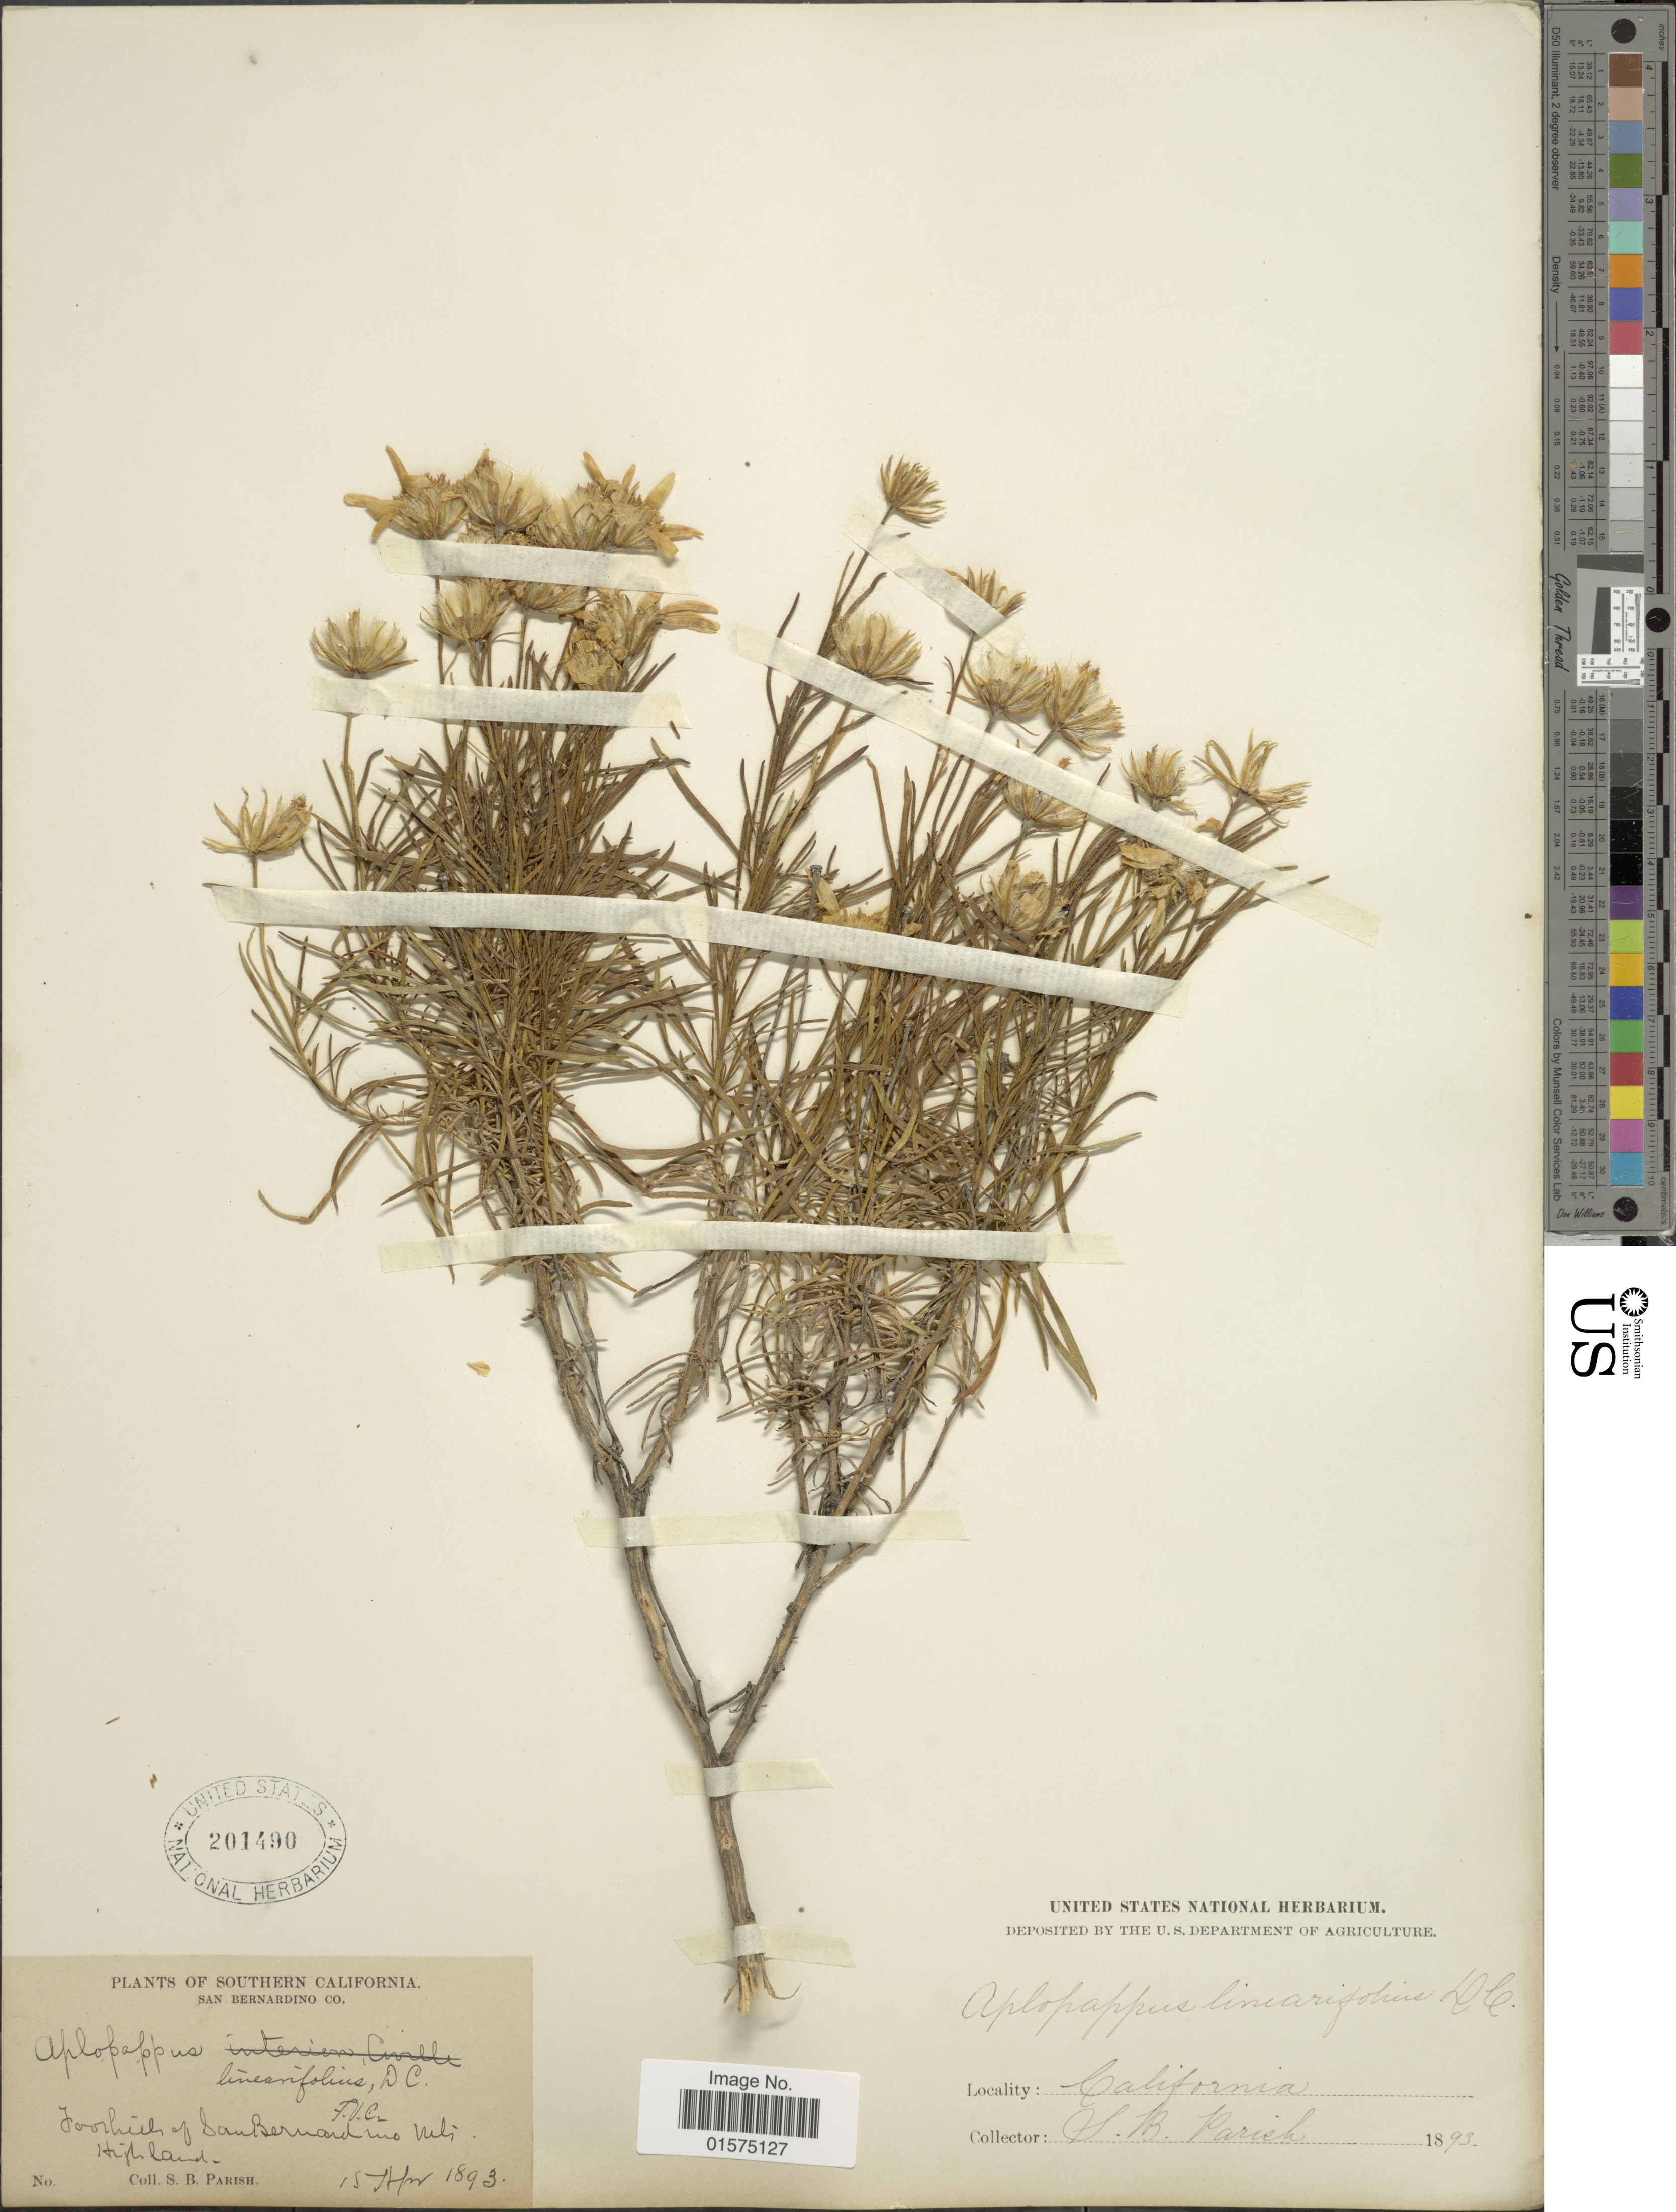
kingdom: Plantae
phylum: Tracheophyta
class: Magnoliopsida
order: Asterales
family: Asteraceae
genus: Ericameria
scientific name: Ericameria linearifolia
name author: (DC.) Urbatsch & Wussow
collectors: S. B. Parish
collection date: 1893-09-15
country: United States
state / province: California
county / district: San Bernardino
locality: Southern California. San Bernardino Co. Foothills of San Bernardino Mts. Highland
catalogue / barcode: US 201490